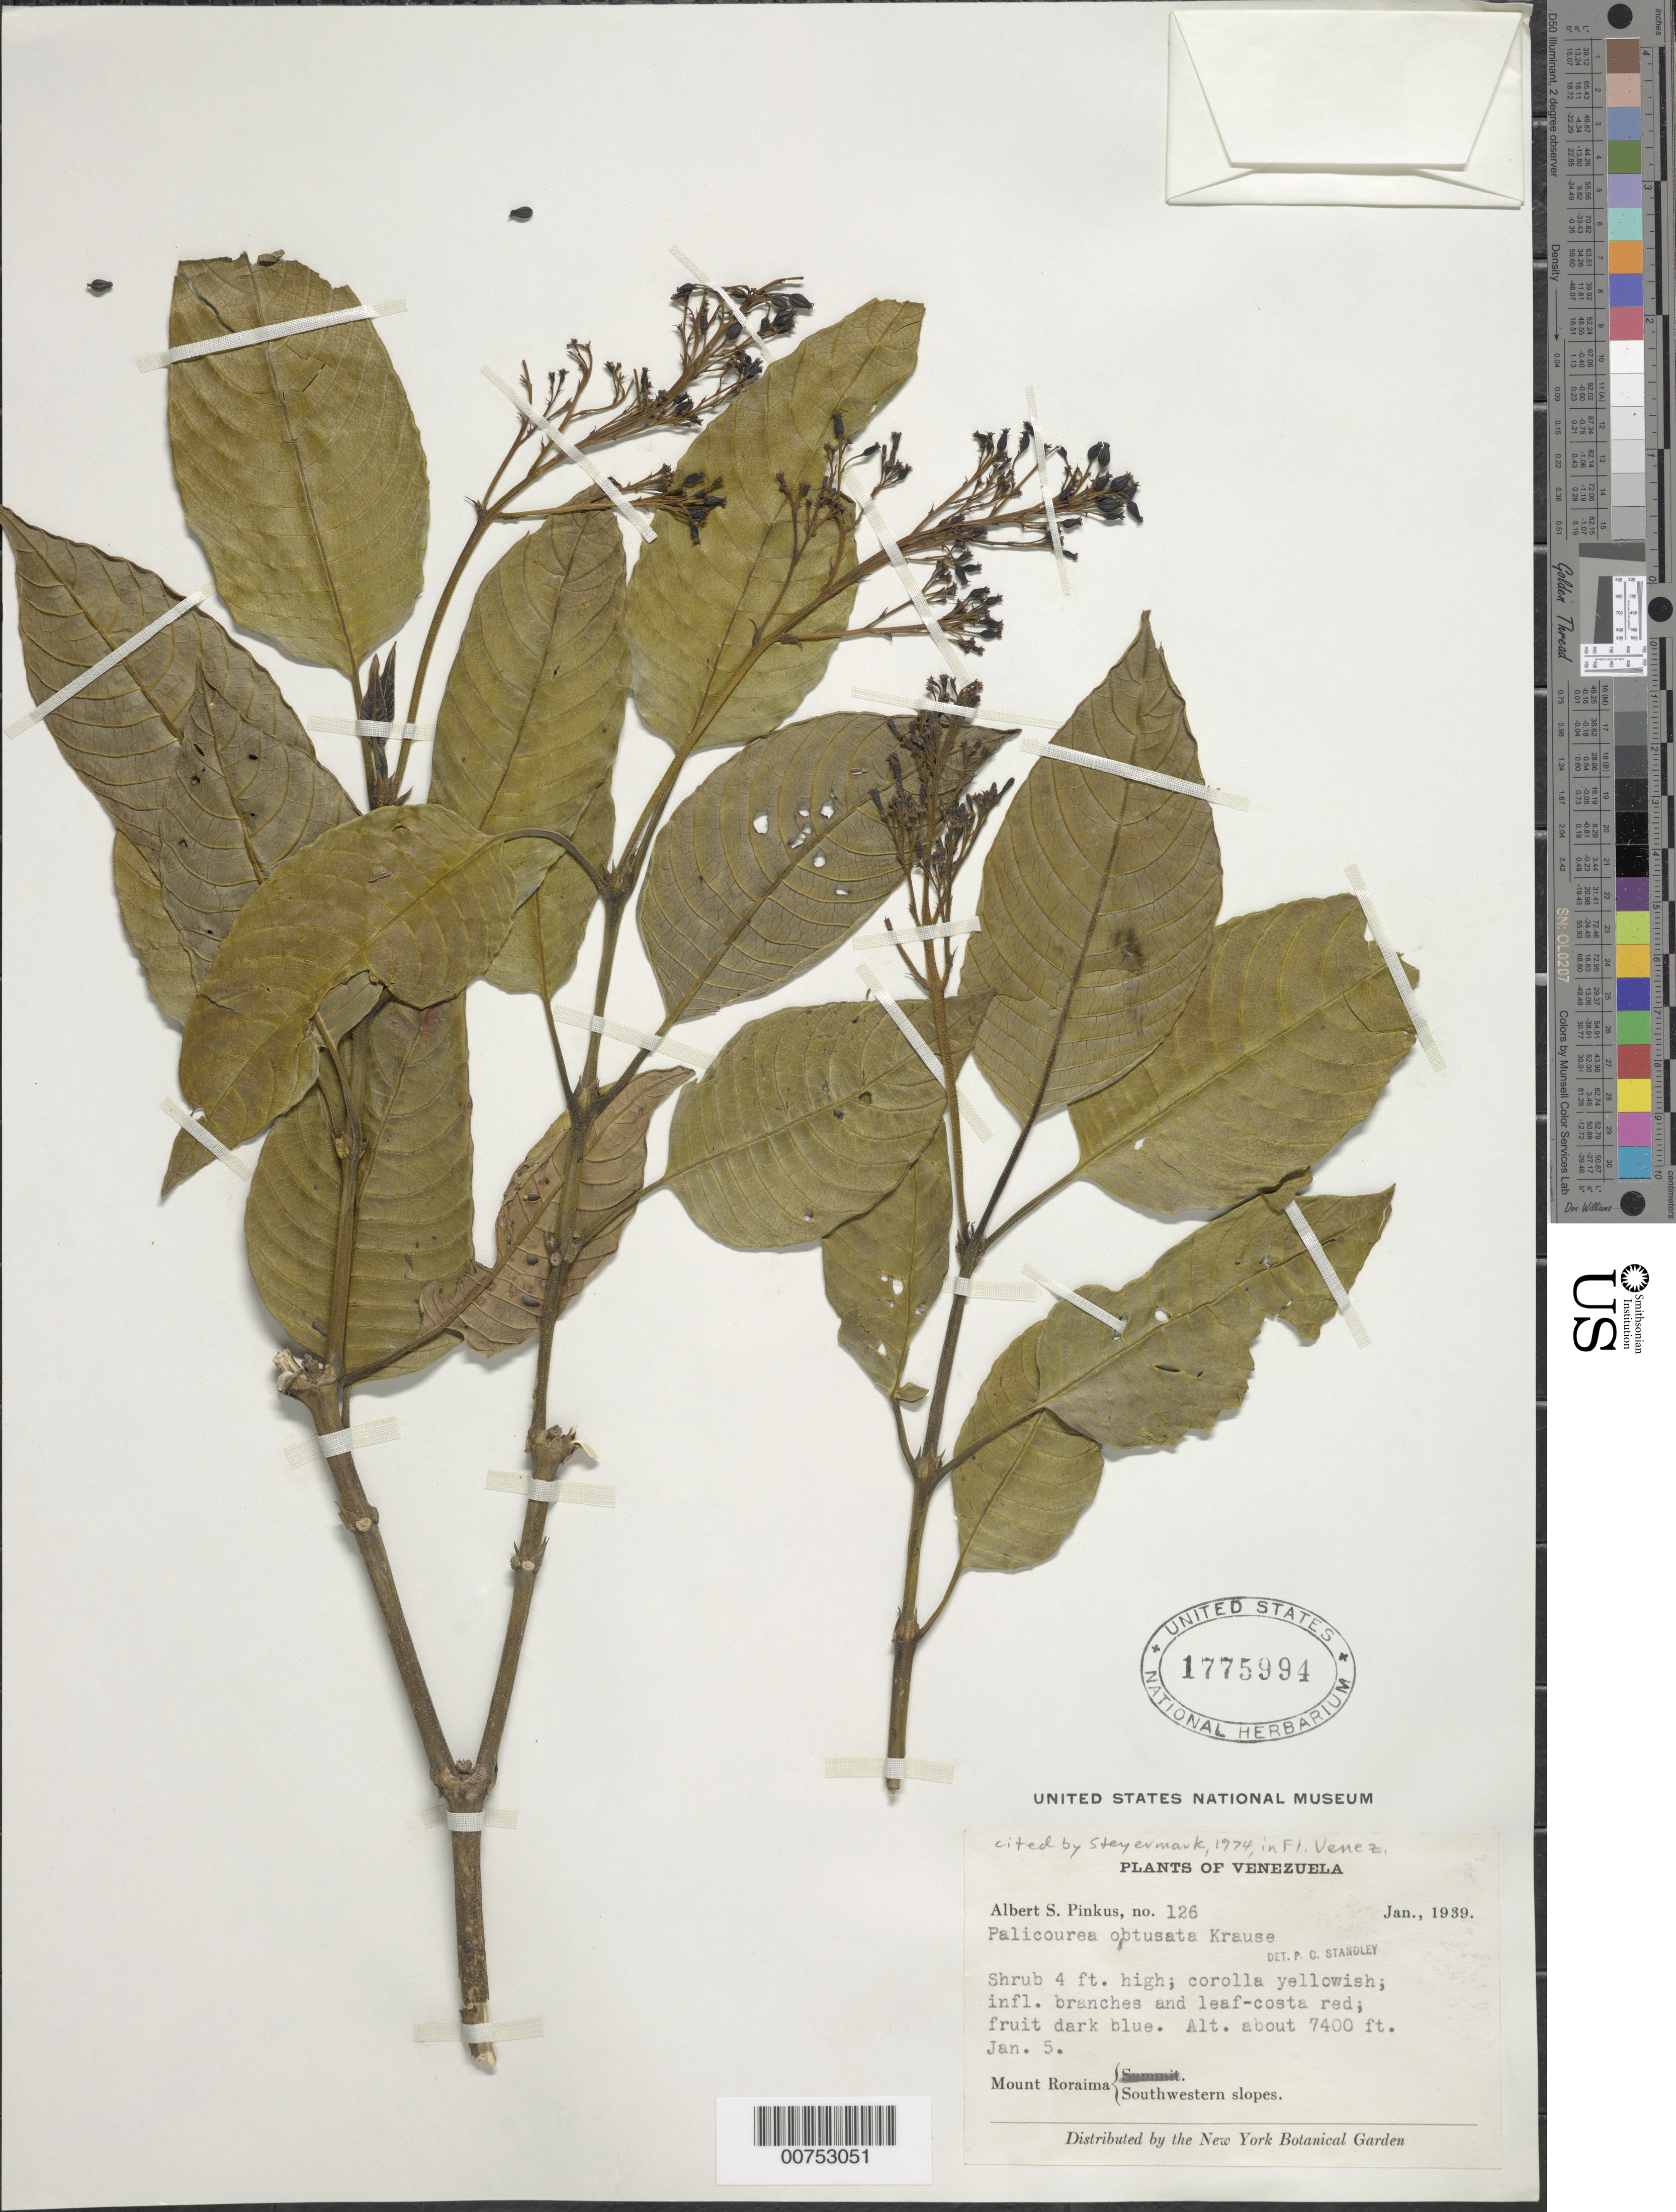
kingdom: Plantae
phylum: Tracheophyta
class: Magnoliopsida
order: Gentianales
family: Rubiaceae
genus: Palicourea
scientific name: Palicourea obtusata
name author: K. Krause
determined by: Standley, Paul C.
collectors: A. Pinkus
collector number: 126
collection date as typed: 5-Jan-39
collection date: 1939-01-05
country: Venezuela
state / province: Bolívar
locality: Mt. Roraima, SW slopes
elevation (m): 2256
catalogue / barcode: US 1775994